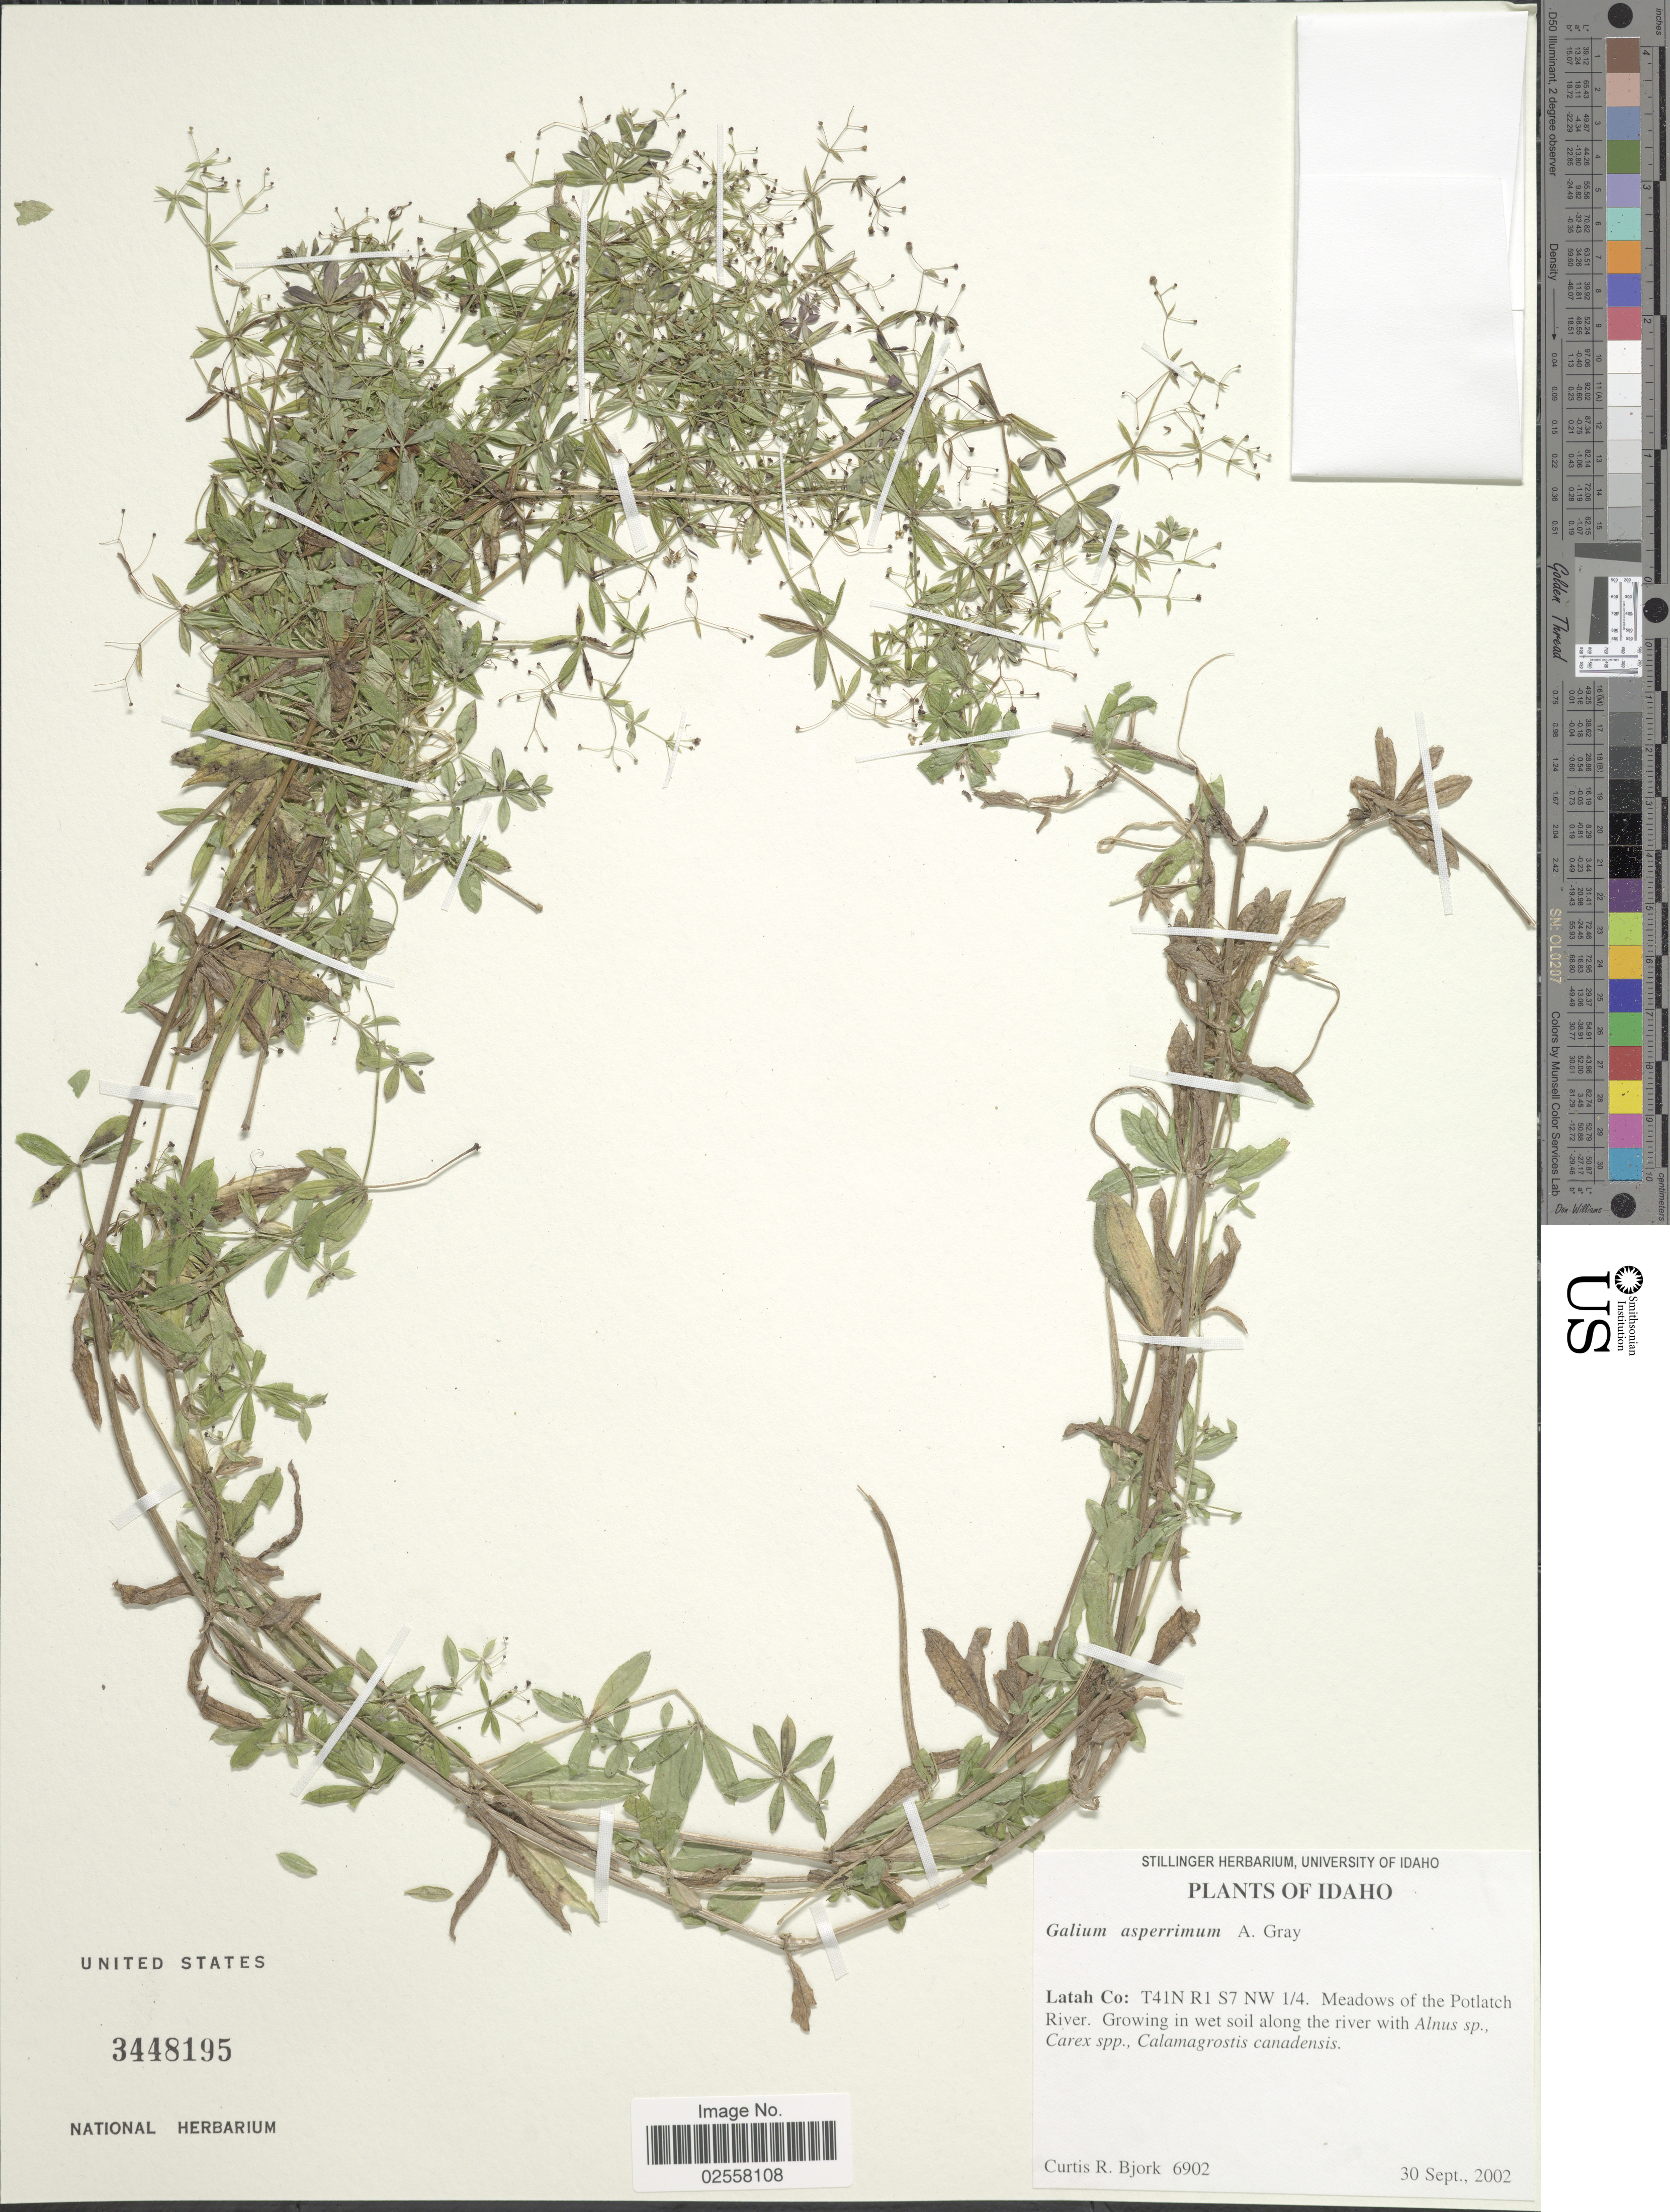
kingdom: Plantae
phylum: Tracheophyta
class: Magnoliopsida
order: Gentianales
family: Rubiaceae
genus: Galium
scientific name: Galium mexicanum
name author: Kunth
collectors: C. Bjork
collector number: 6902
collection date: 2002-09-30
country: United States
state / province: Idaho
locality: Latah Co.: T41N R1 S7 NW 1/4. Meadows of the Potlatch River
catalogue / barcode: US 3448195